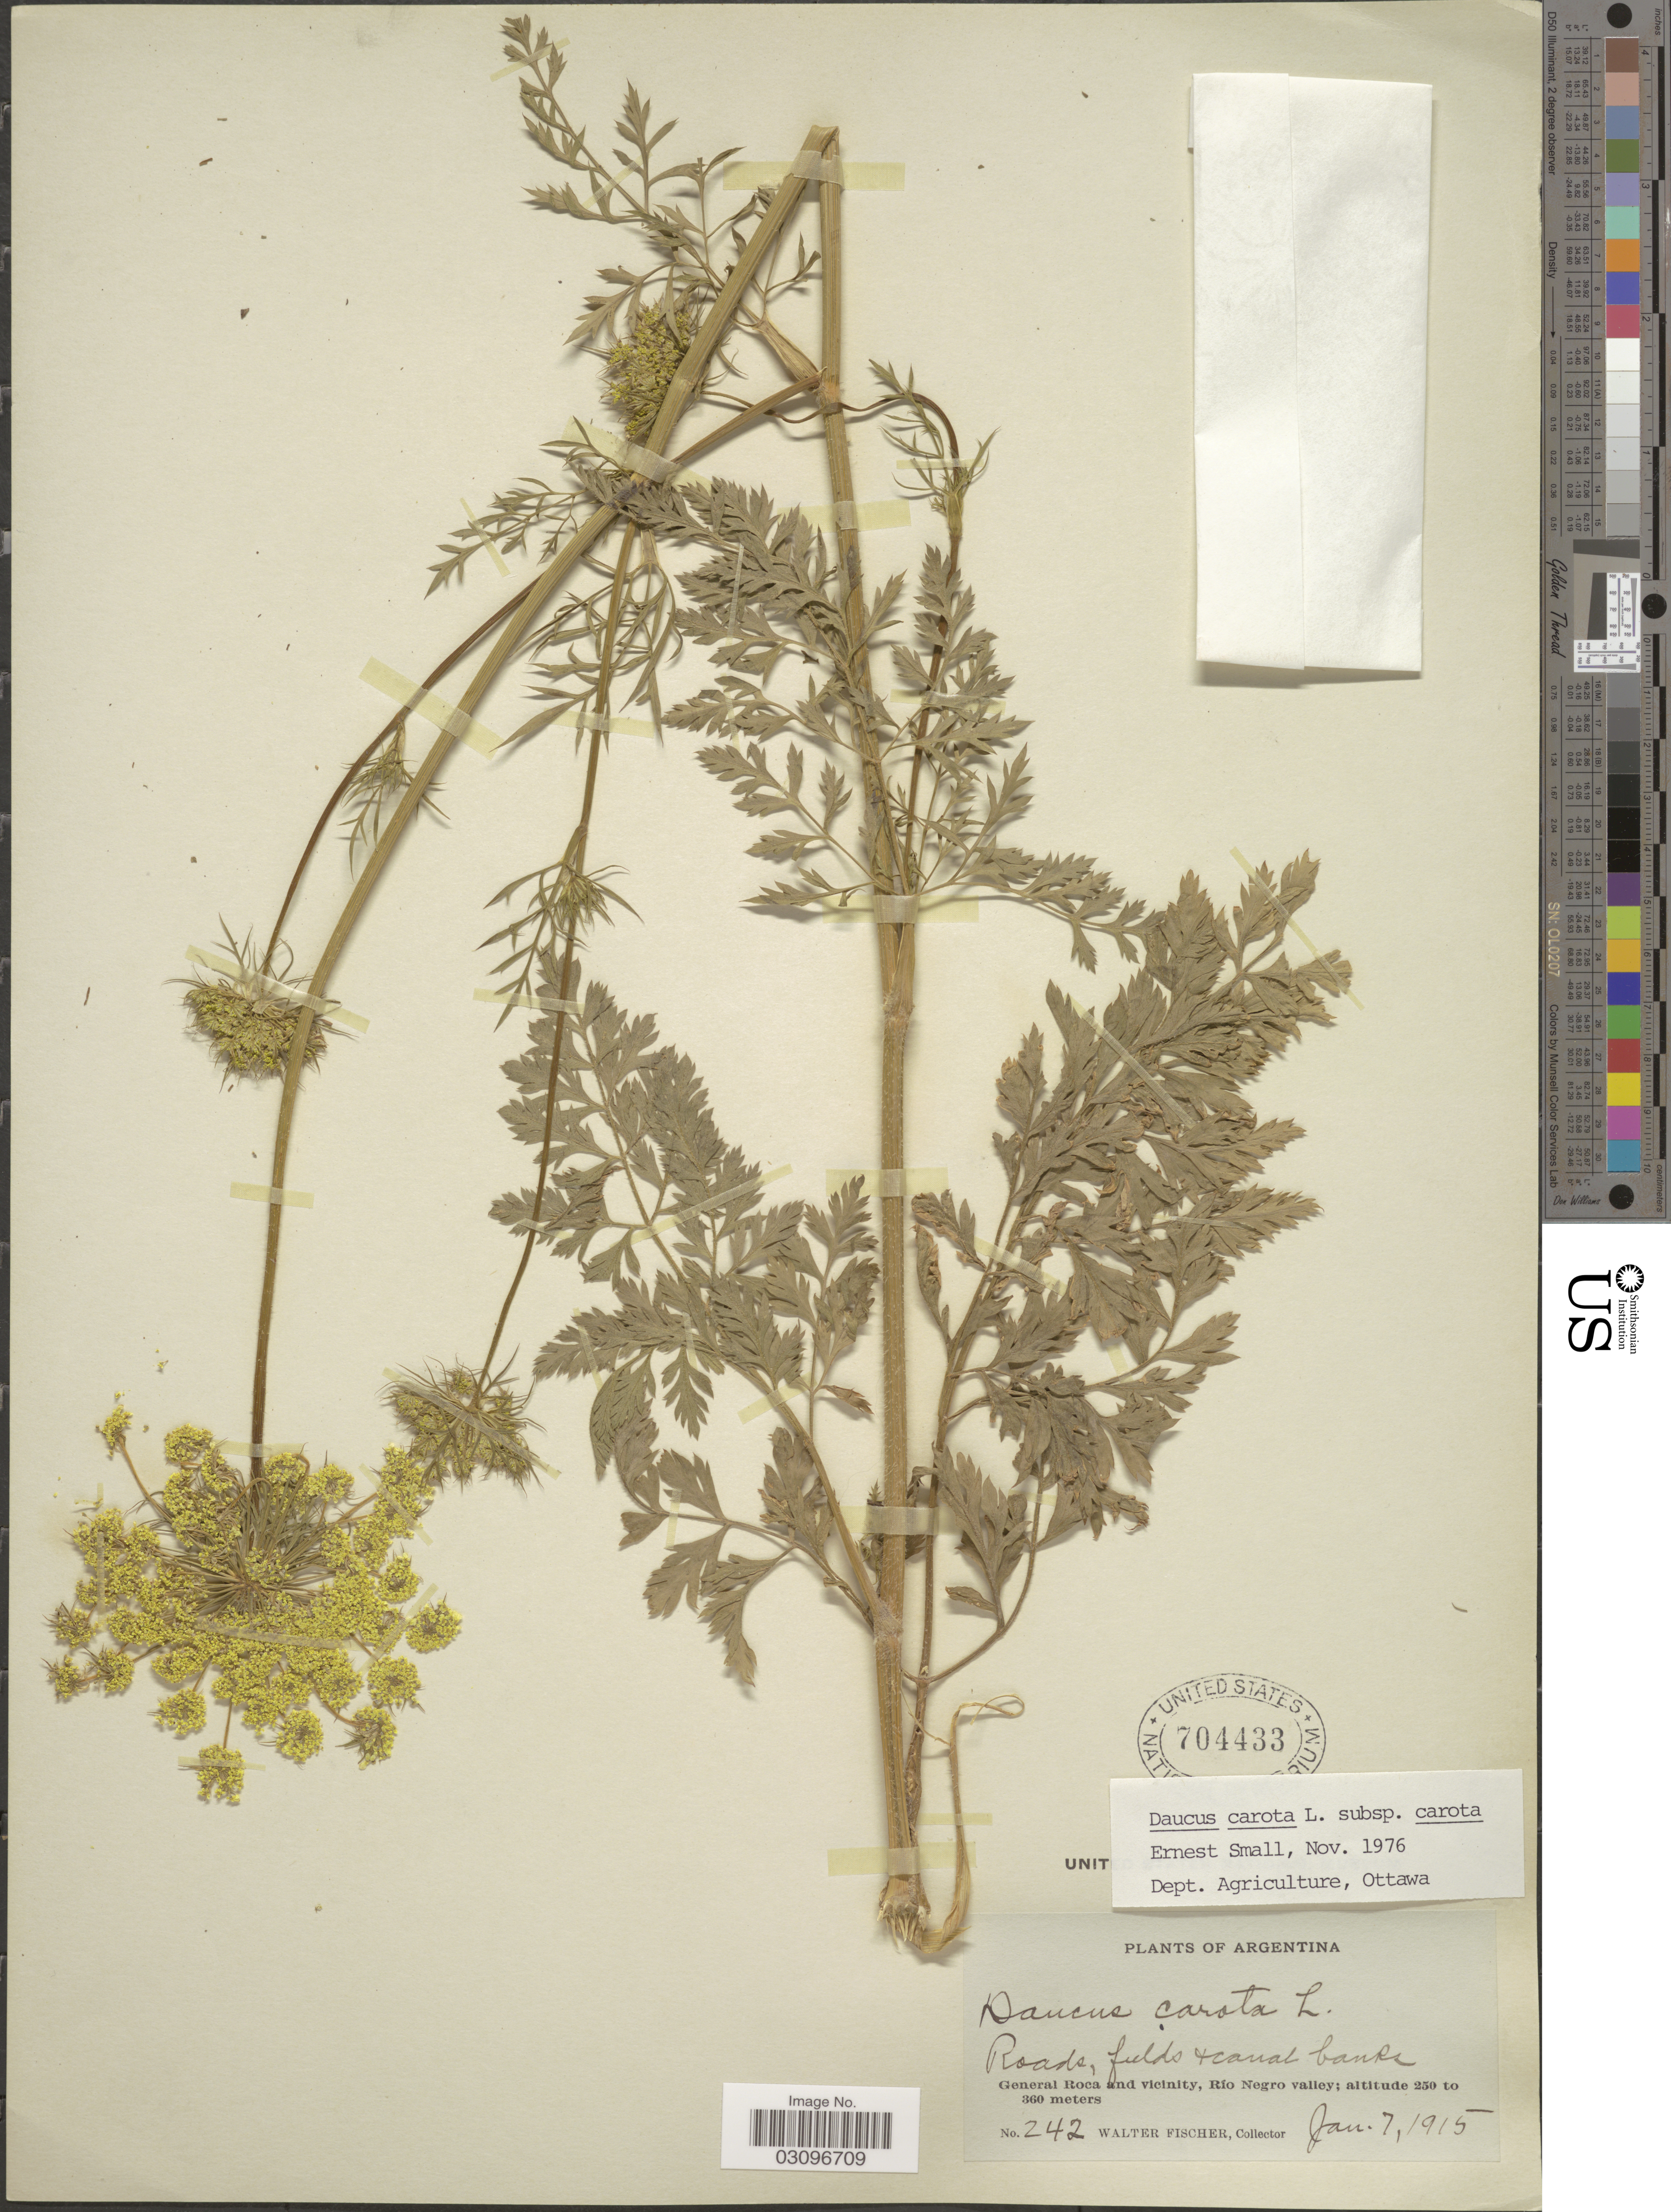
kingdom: Plantae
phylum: Tracheophyta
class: Magnoliopsida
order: Apiales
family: Apiaceae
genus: Daucus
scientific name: Daucus carota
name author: L.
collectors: W. Fischer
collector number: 242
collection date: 1915-01-07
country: Argentina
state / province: Rio Negro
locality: General Roca and vicinity, Río Negro valley.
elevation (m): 250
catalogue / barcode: US 704433